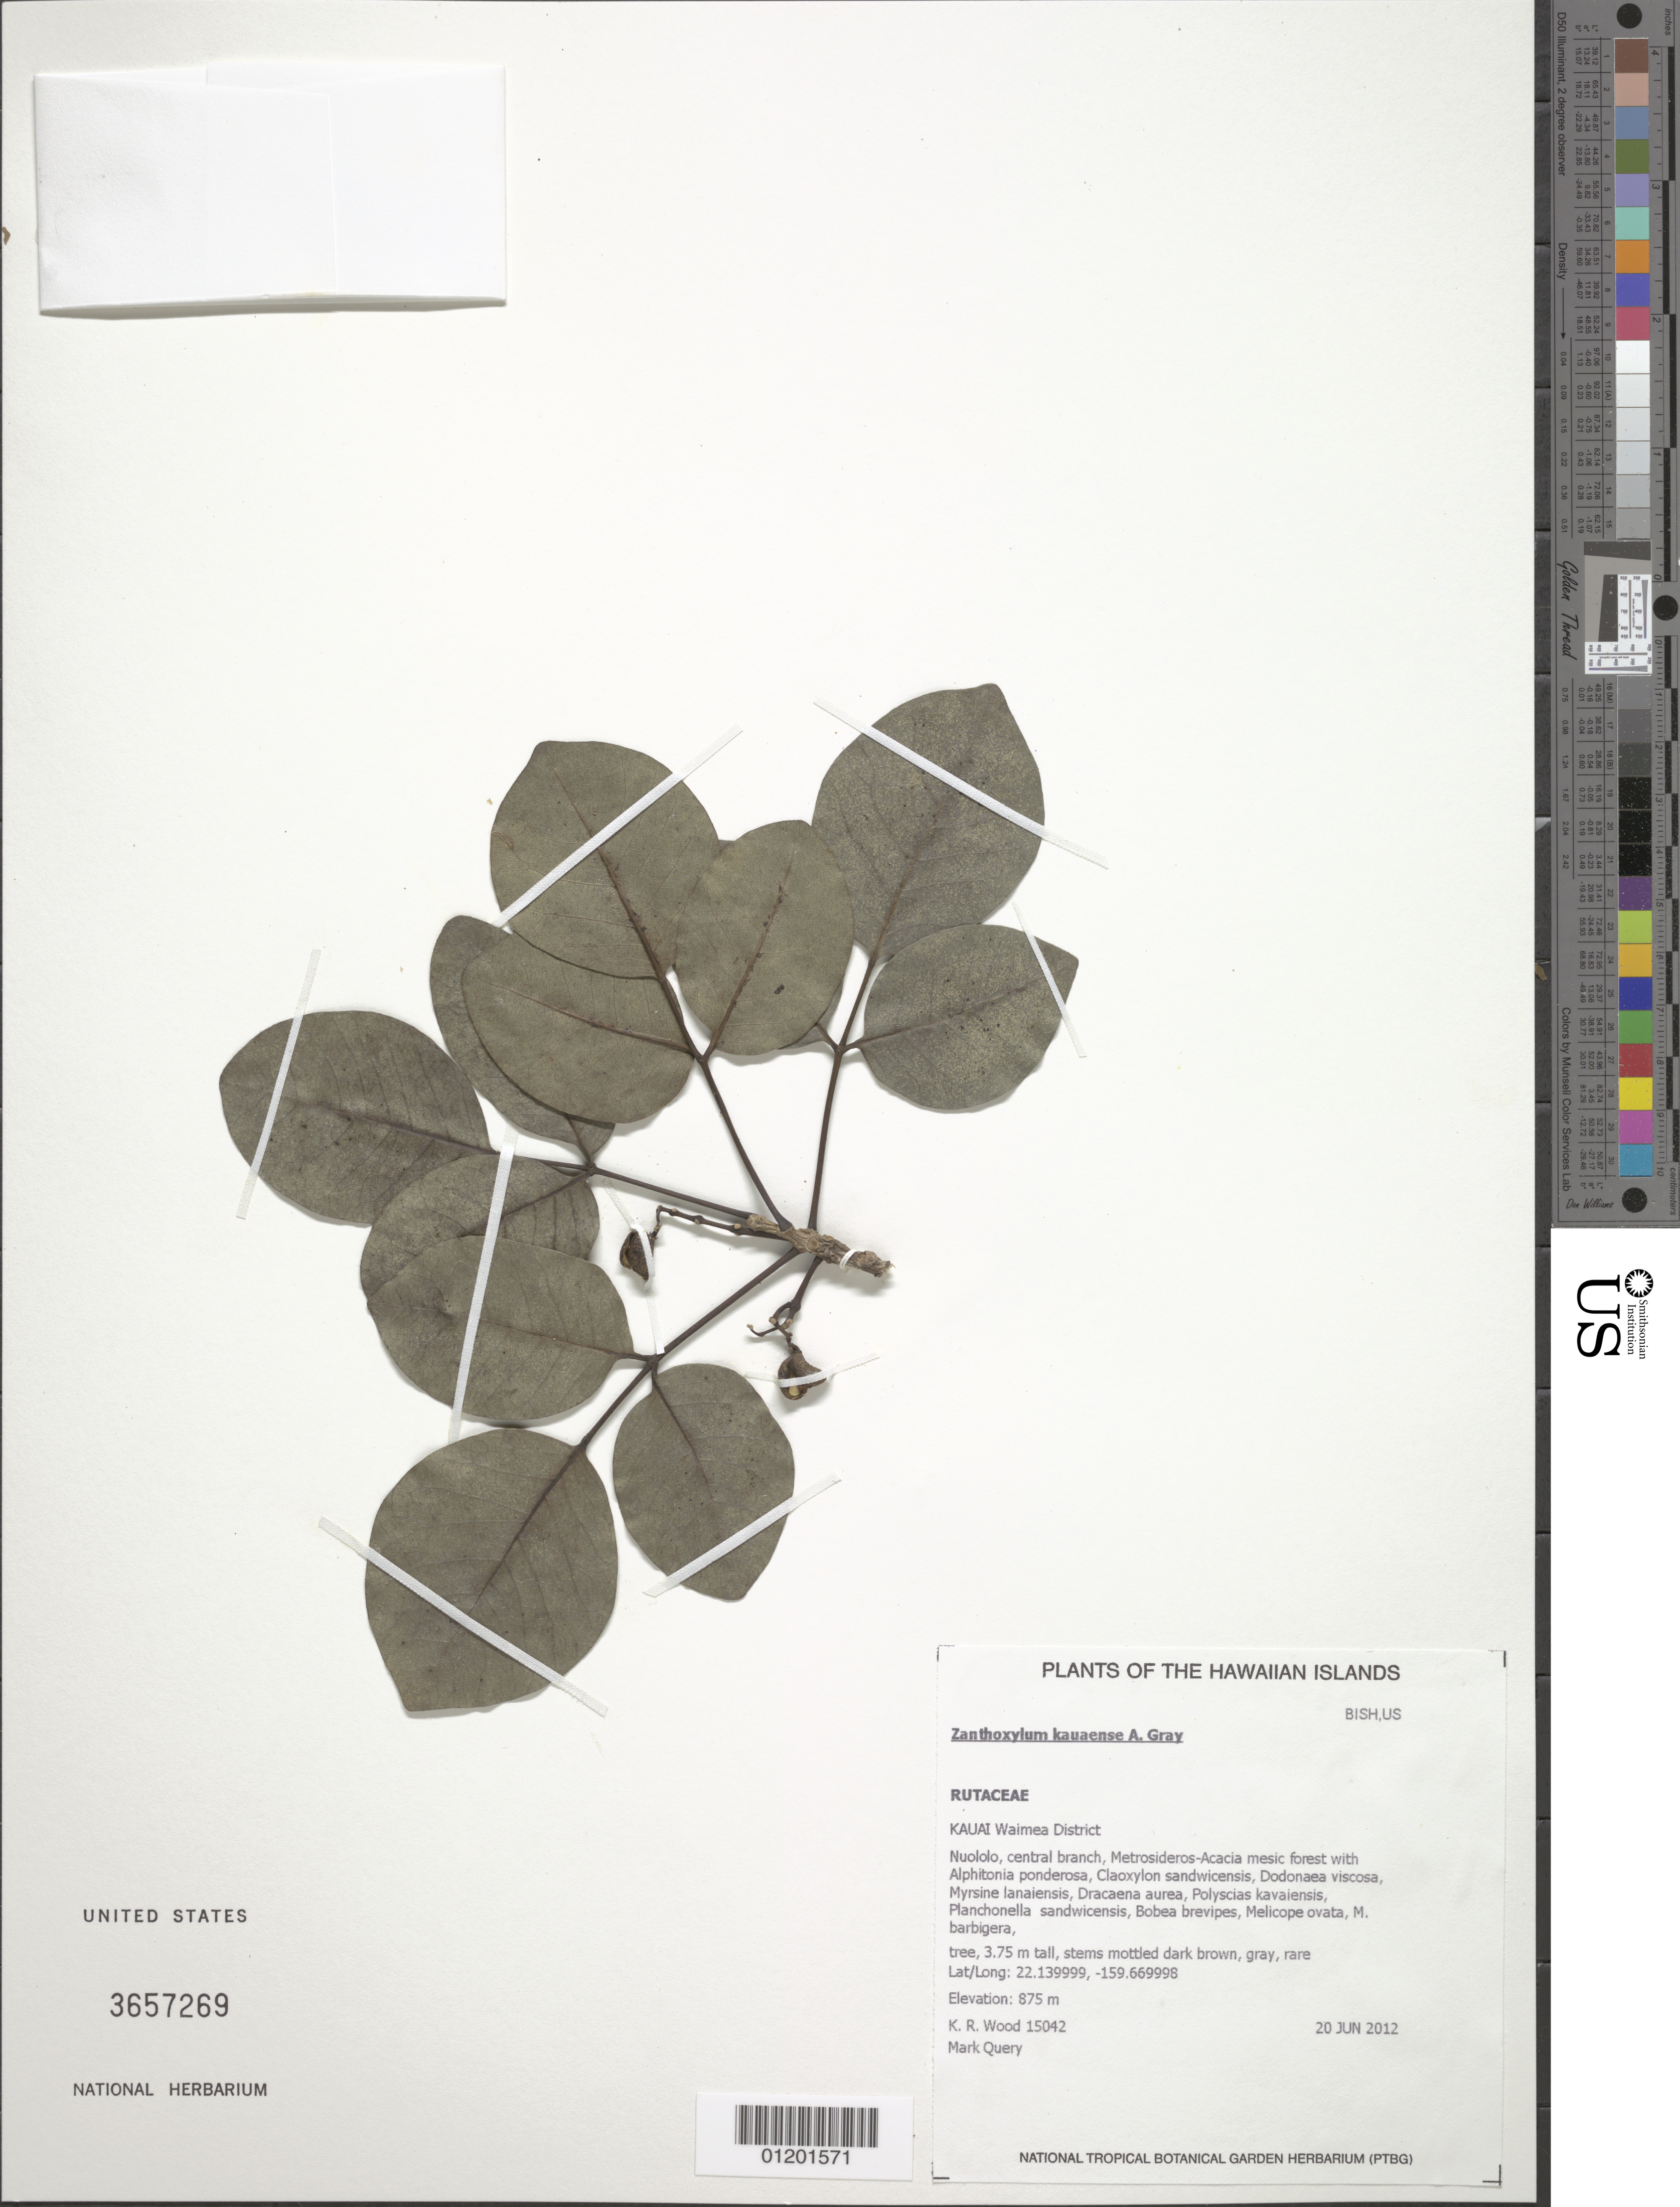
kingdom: Plantae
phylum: Tracheophyta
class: Magnoliopsida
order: Sapindales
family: Rutaceae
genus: Zanthoxylum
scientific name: Zanthoxylum kauaense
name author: A. Gray in Wilkes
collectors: K. R. Wood & M. Query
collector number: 15042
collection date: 2012-06-20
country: United States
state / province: Hawaii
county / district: Kauai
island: Kaua'i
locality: Waimea District, Nuololo, central branch.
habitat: Mesic forest.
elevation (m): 875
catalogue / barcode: US 3657269